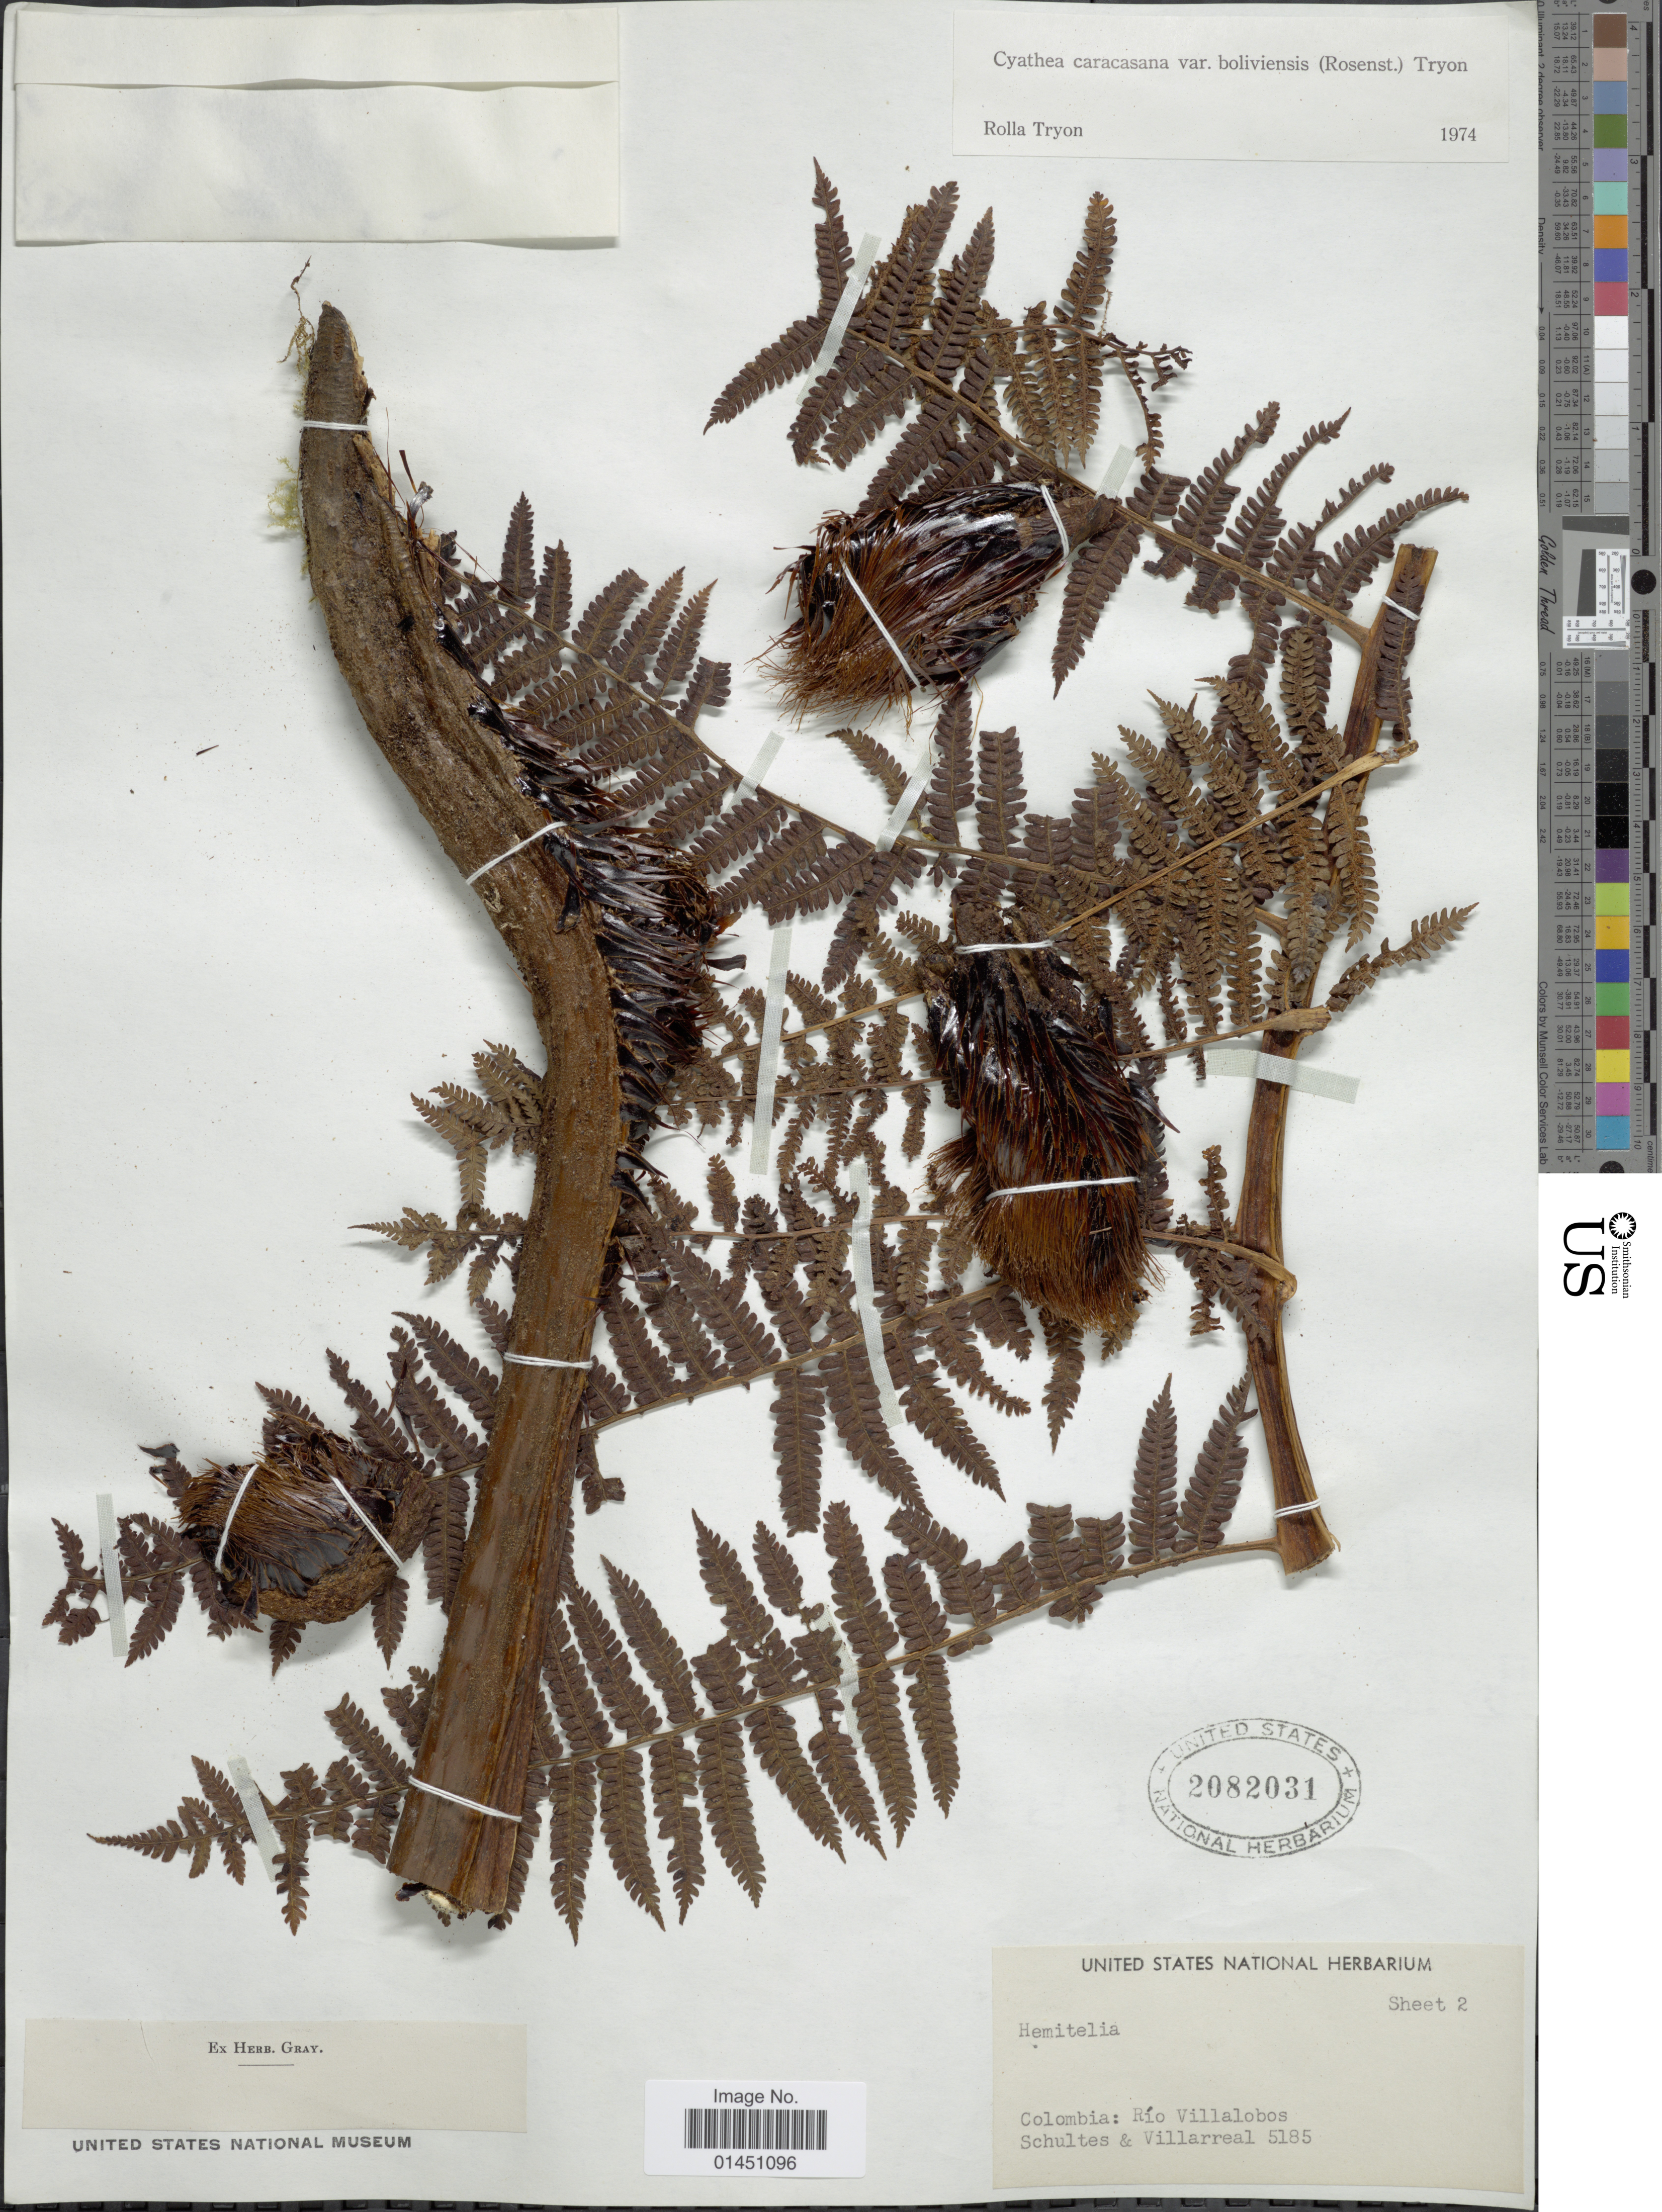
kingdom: Plantae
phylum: Tracheophyta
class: Polypodiopsida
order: Cyatheales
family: Cyatheaceae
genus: Cyathea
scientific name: Cyathea caracasana var. boliviensis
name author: (Rosenst.) R.M. Tryon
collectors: R. E. Schultes & -. Villarreal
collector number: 5185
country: Colombia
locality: Rio Villalobos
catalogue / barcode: US 2082031